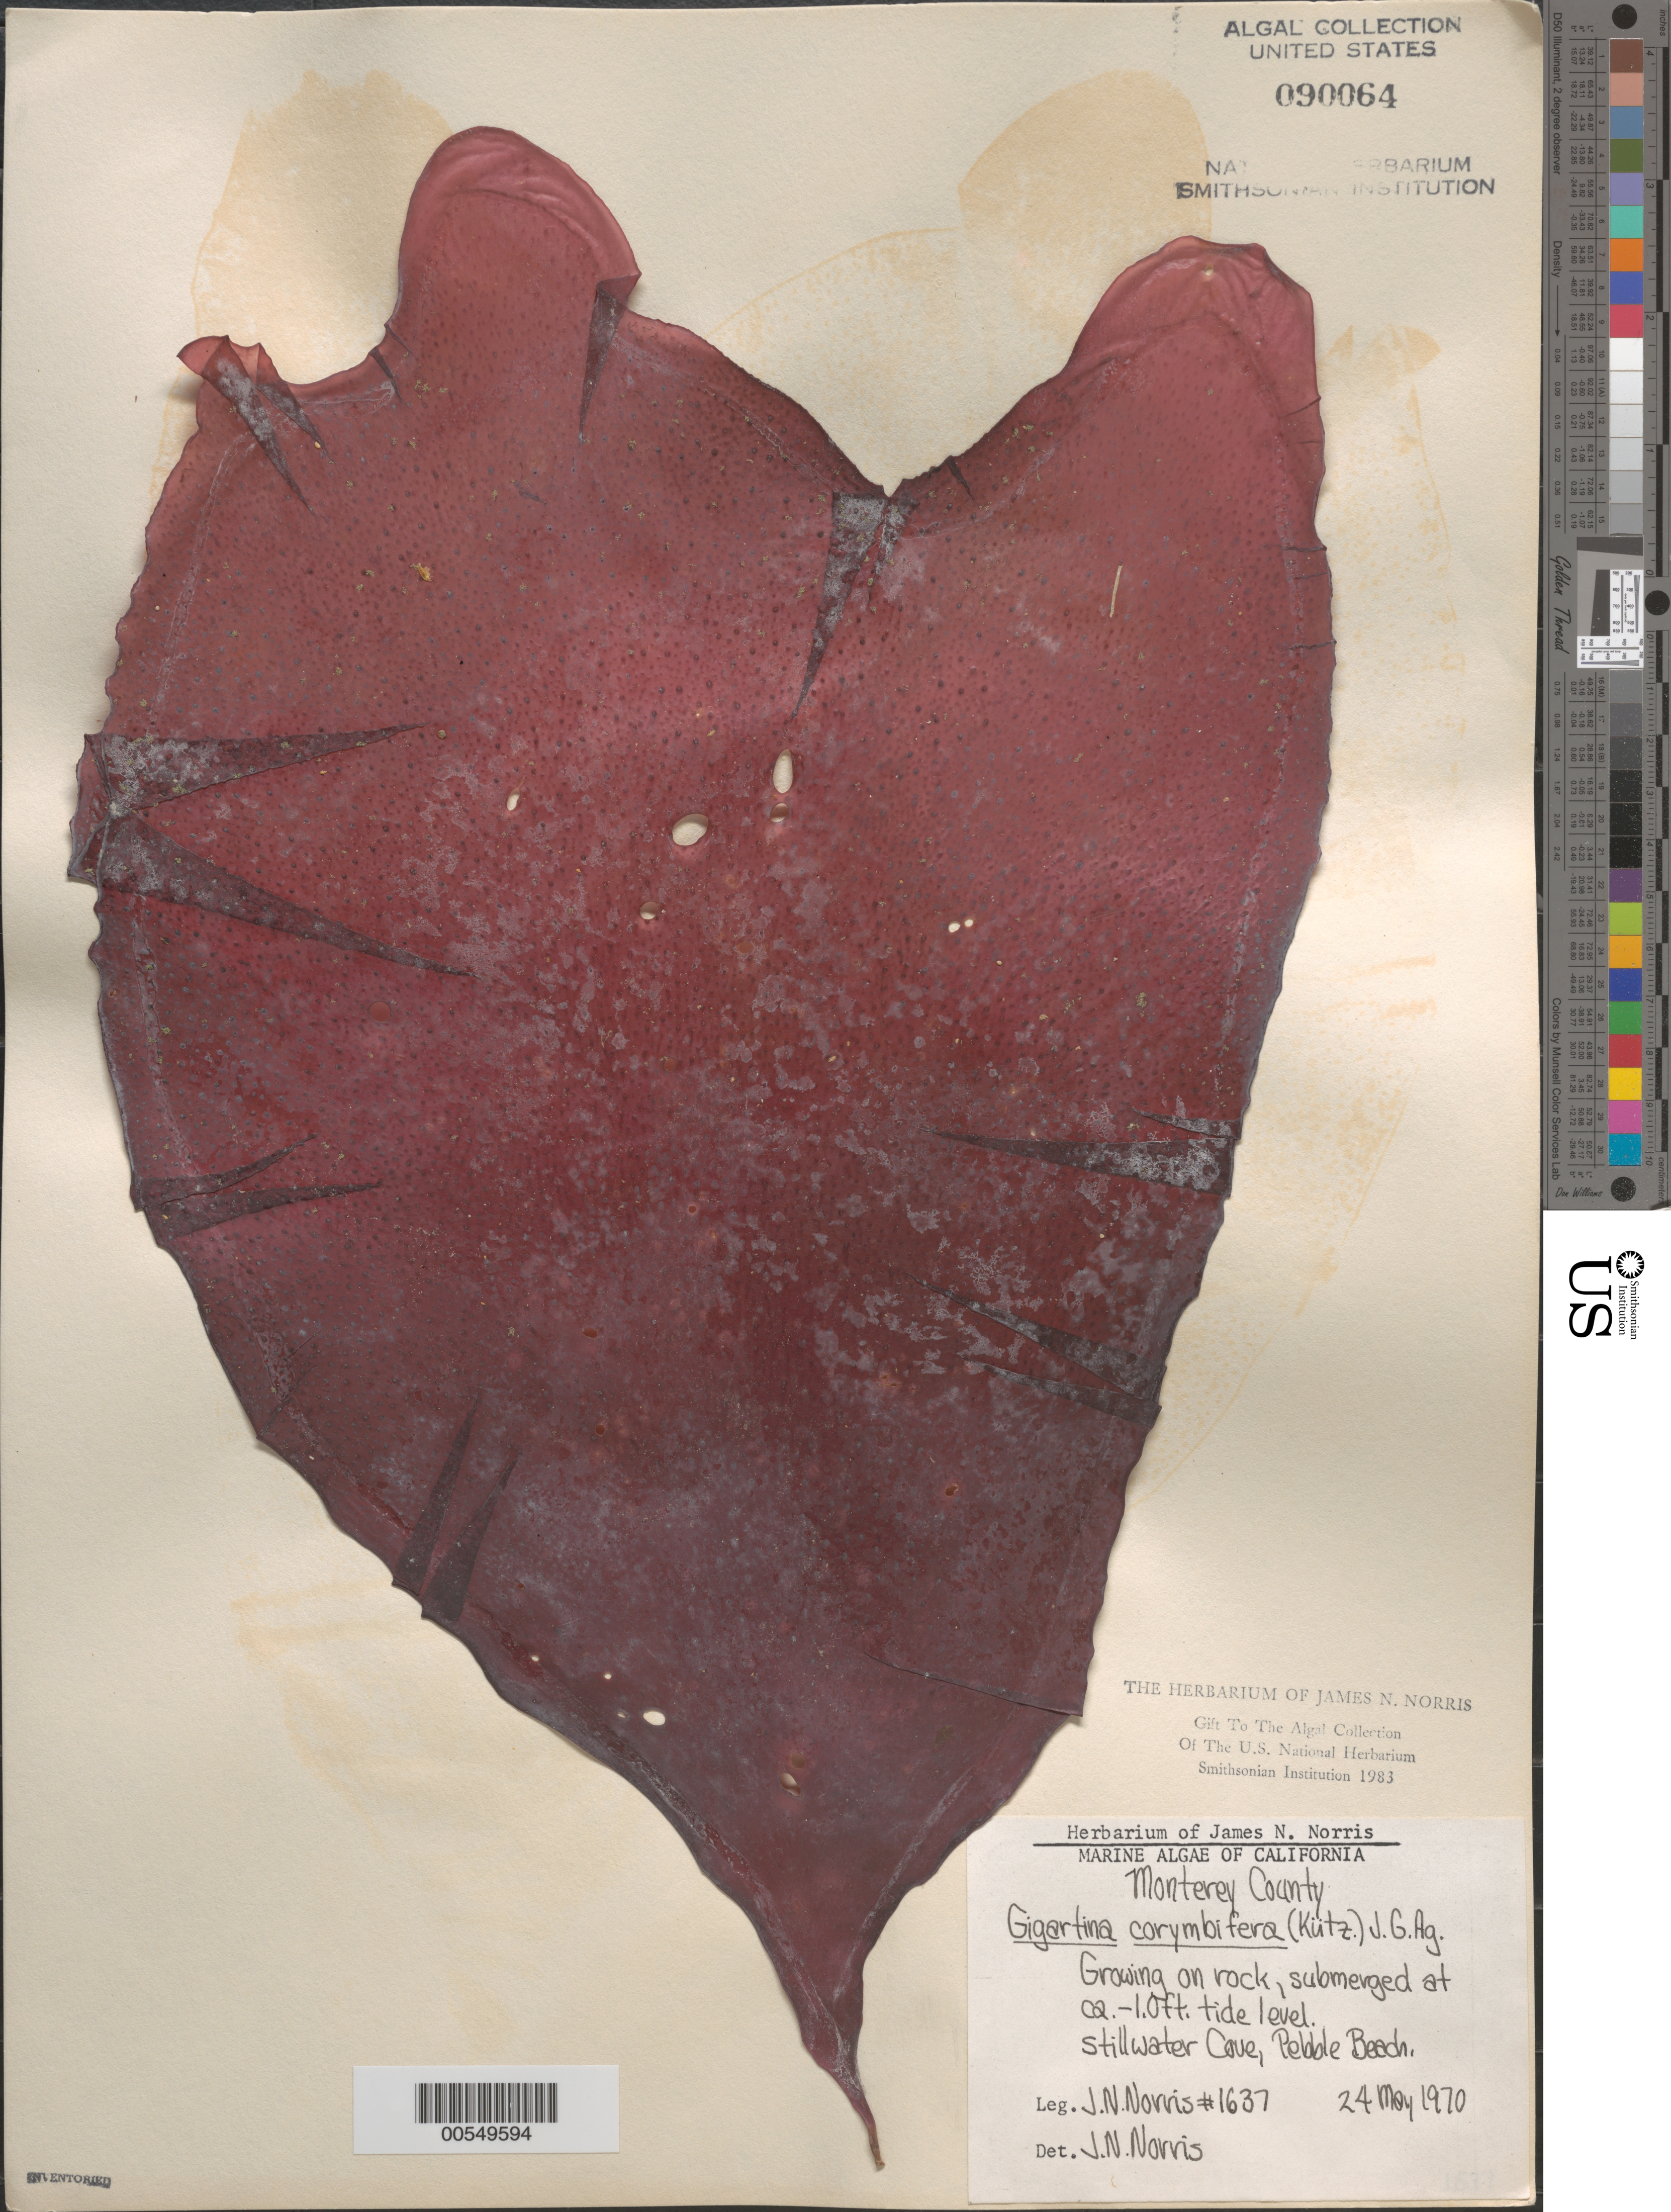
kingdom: Plantae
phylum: Rhodophyta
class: Florideophyceae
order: Gigartinales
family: Gigartinaceae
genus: Chondracanthus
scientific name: Chondracanthus corymbiferus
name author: (Kütz.) Guiry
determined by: Algae name updating Project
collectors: J. N. Norris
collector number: JN-1637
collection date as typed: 24 May 1970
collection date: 1970-05-24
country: United States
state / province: California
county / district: Monterey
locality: Stillwater Cove, Pebble Beach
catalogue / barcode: US 90064